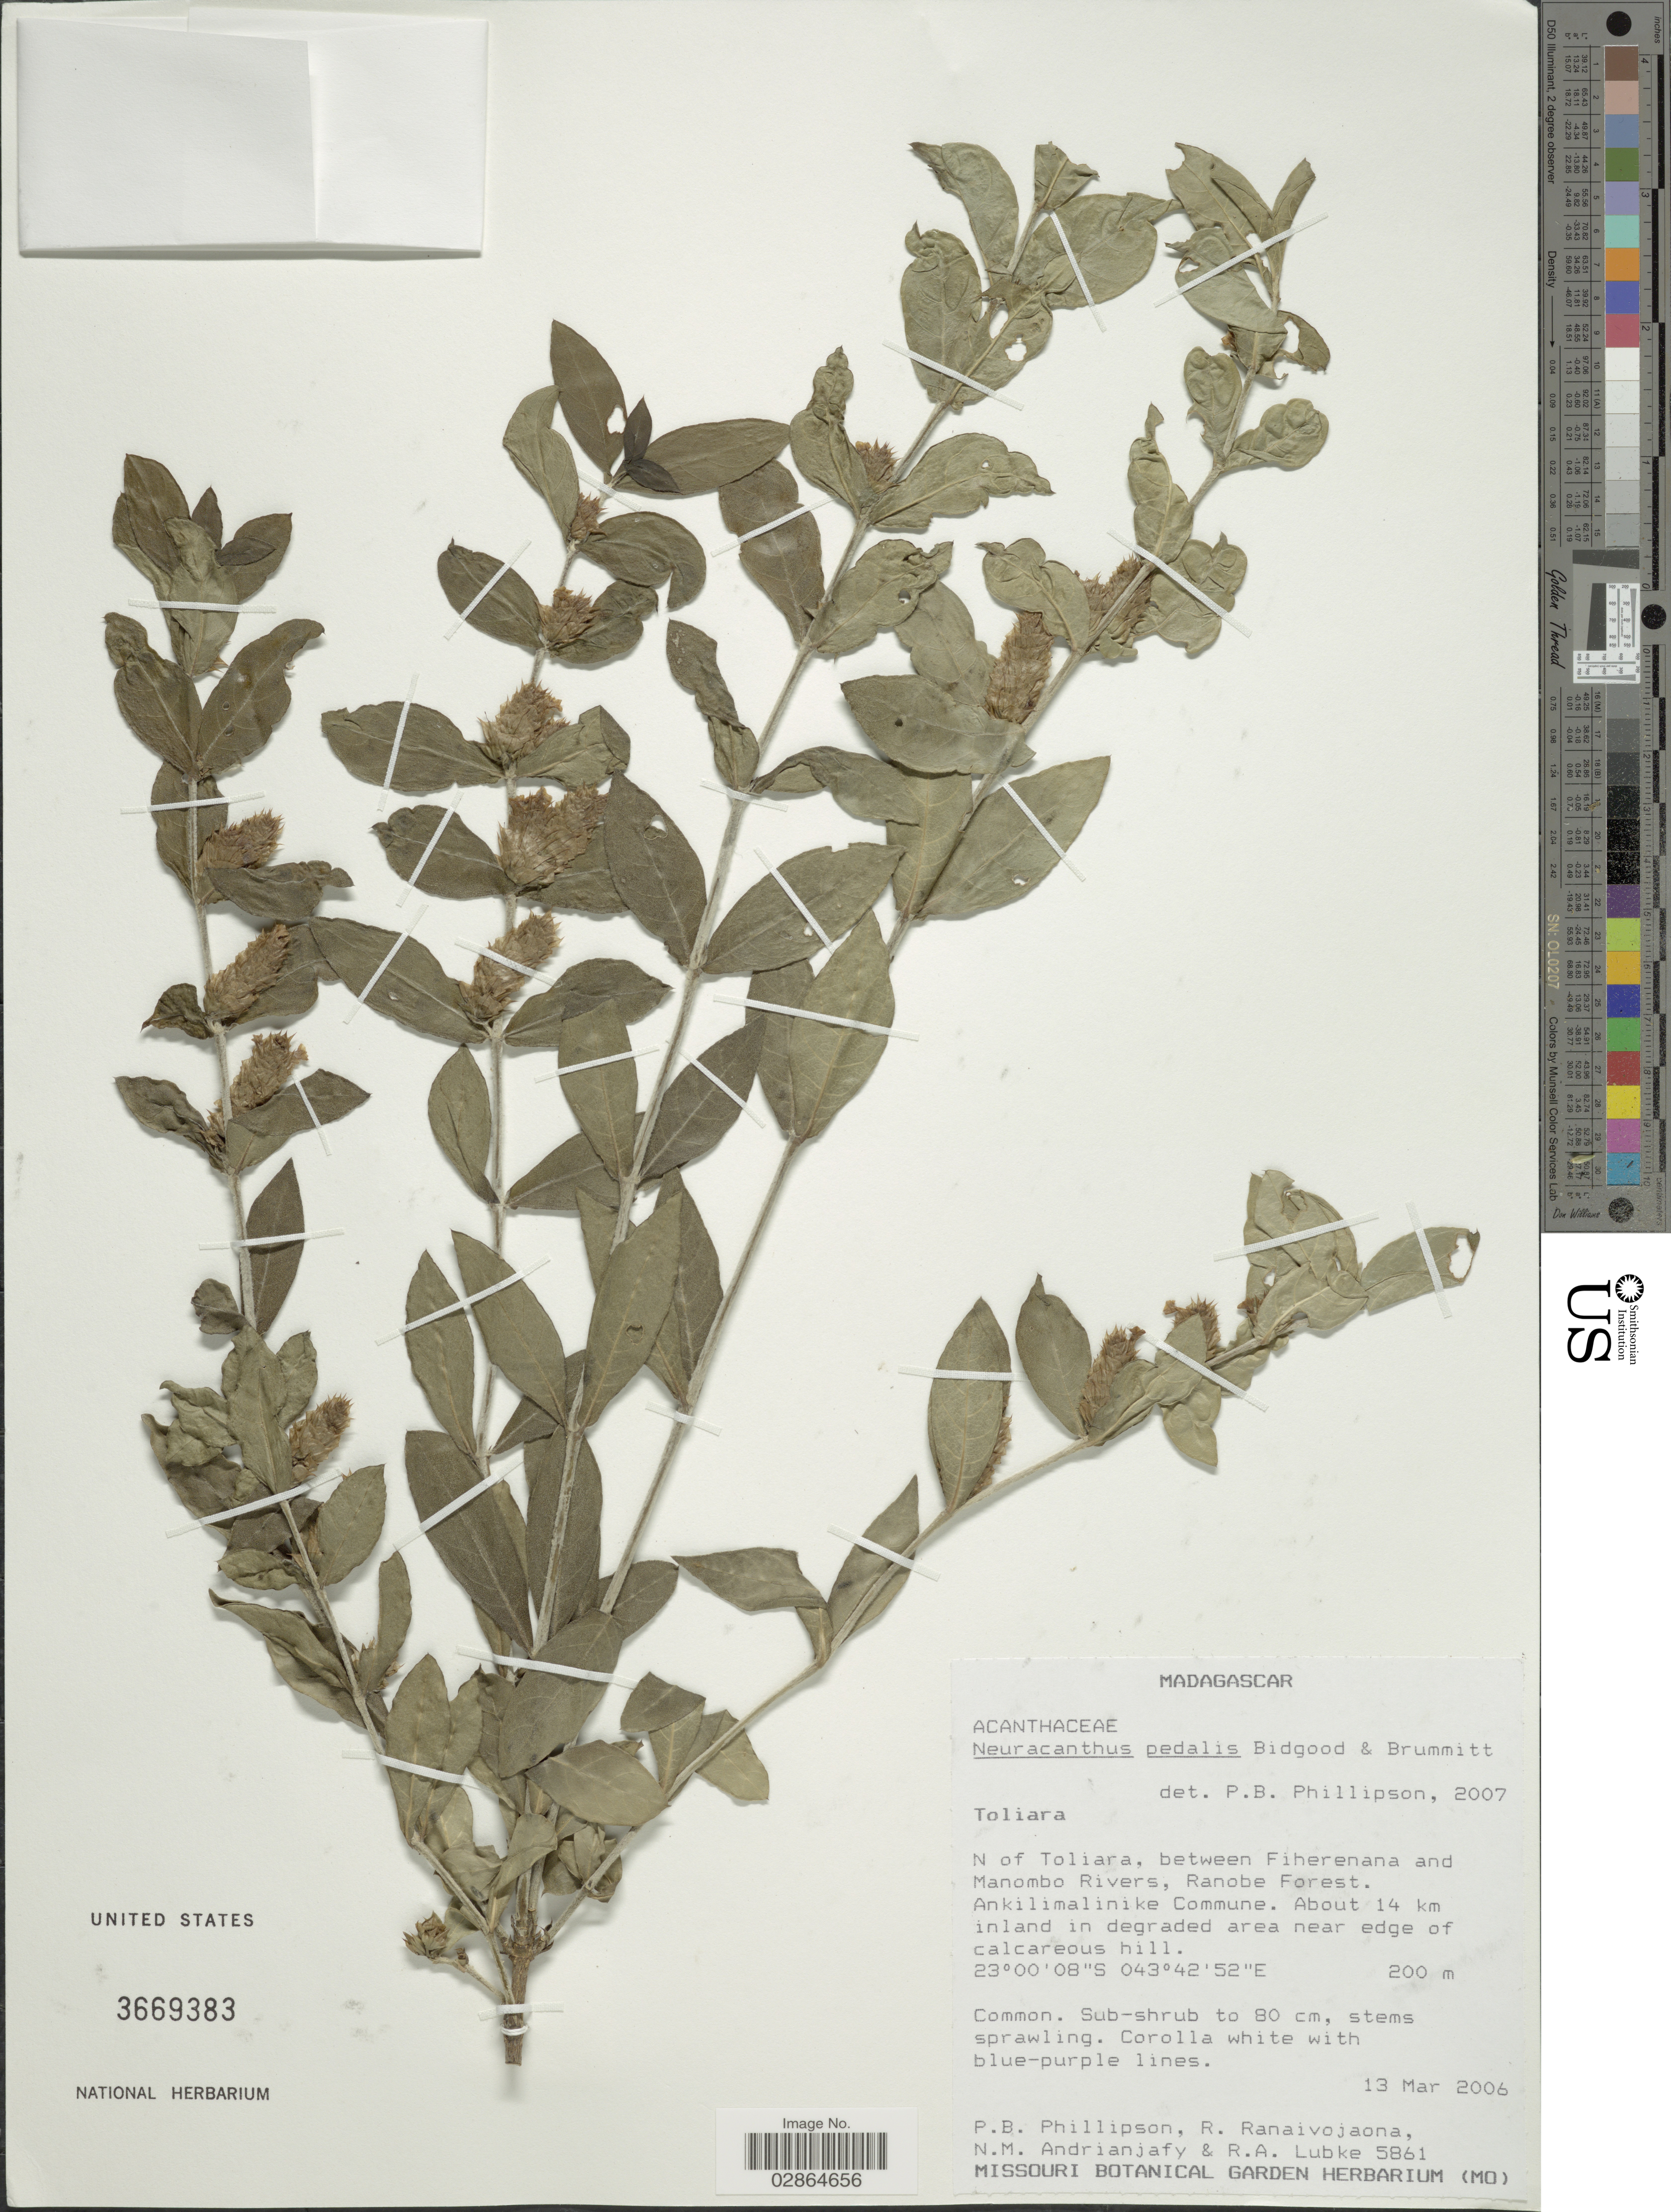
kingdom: Plantae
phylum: Tracheophyta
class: Magnoliopsida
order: Lamiales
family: Acanthaceae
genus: Neuracanthus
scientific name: Neuracanthus pedalis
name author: Bidgood & Brummitt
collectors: P. B. Phillipson, R. Ranaivojaona, N. M. Andrianjafy & R. Lubke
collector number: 5861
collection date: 2006-03-13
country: Madagascar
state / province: Atsimo-Andrefana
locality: N of Toliara, between Fiherenana and Manombo Rivers, Ranobe Forest. Ankilimalinike Commune. About 14 km inland in degraded area near edge of calcareous hill.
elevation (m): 200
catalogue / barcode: US 3669383